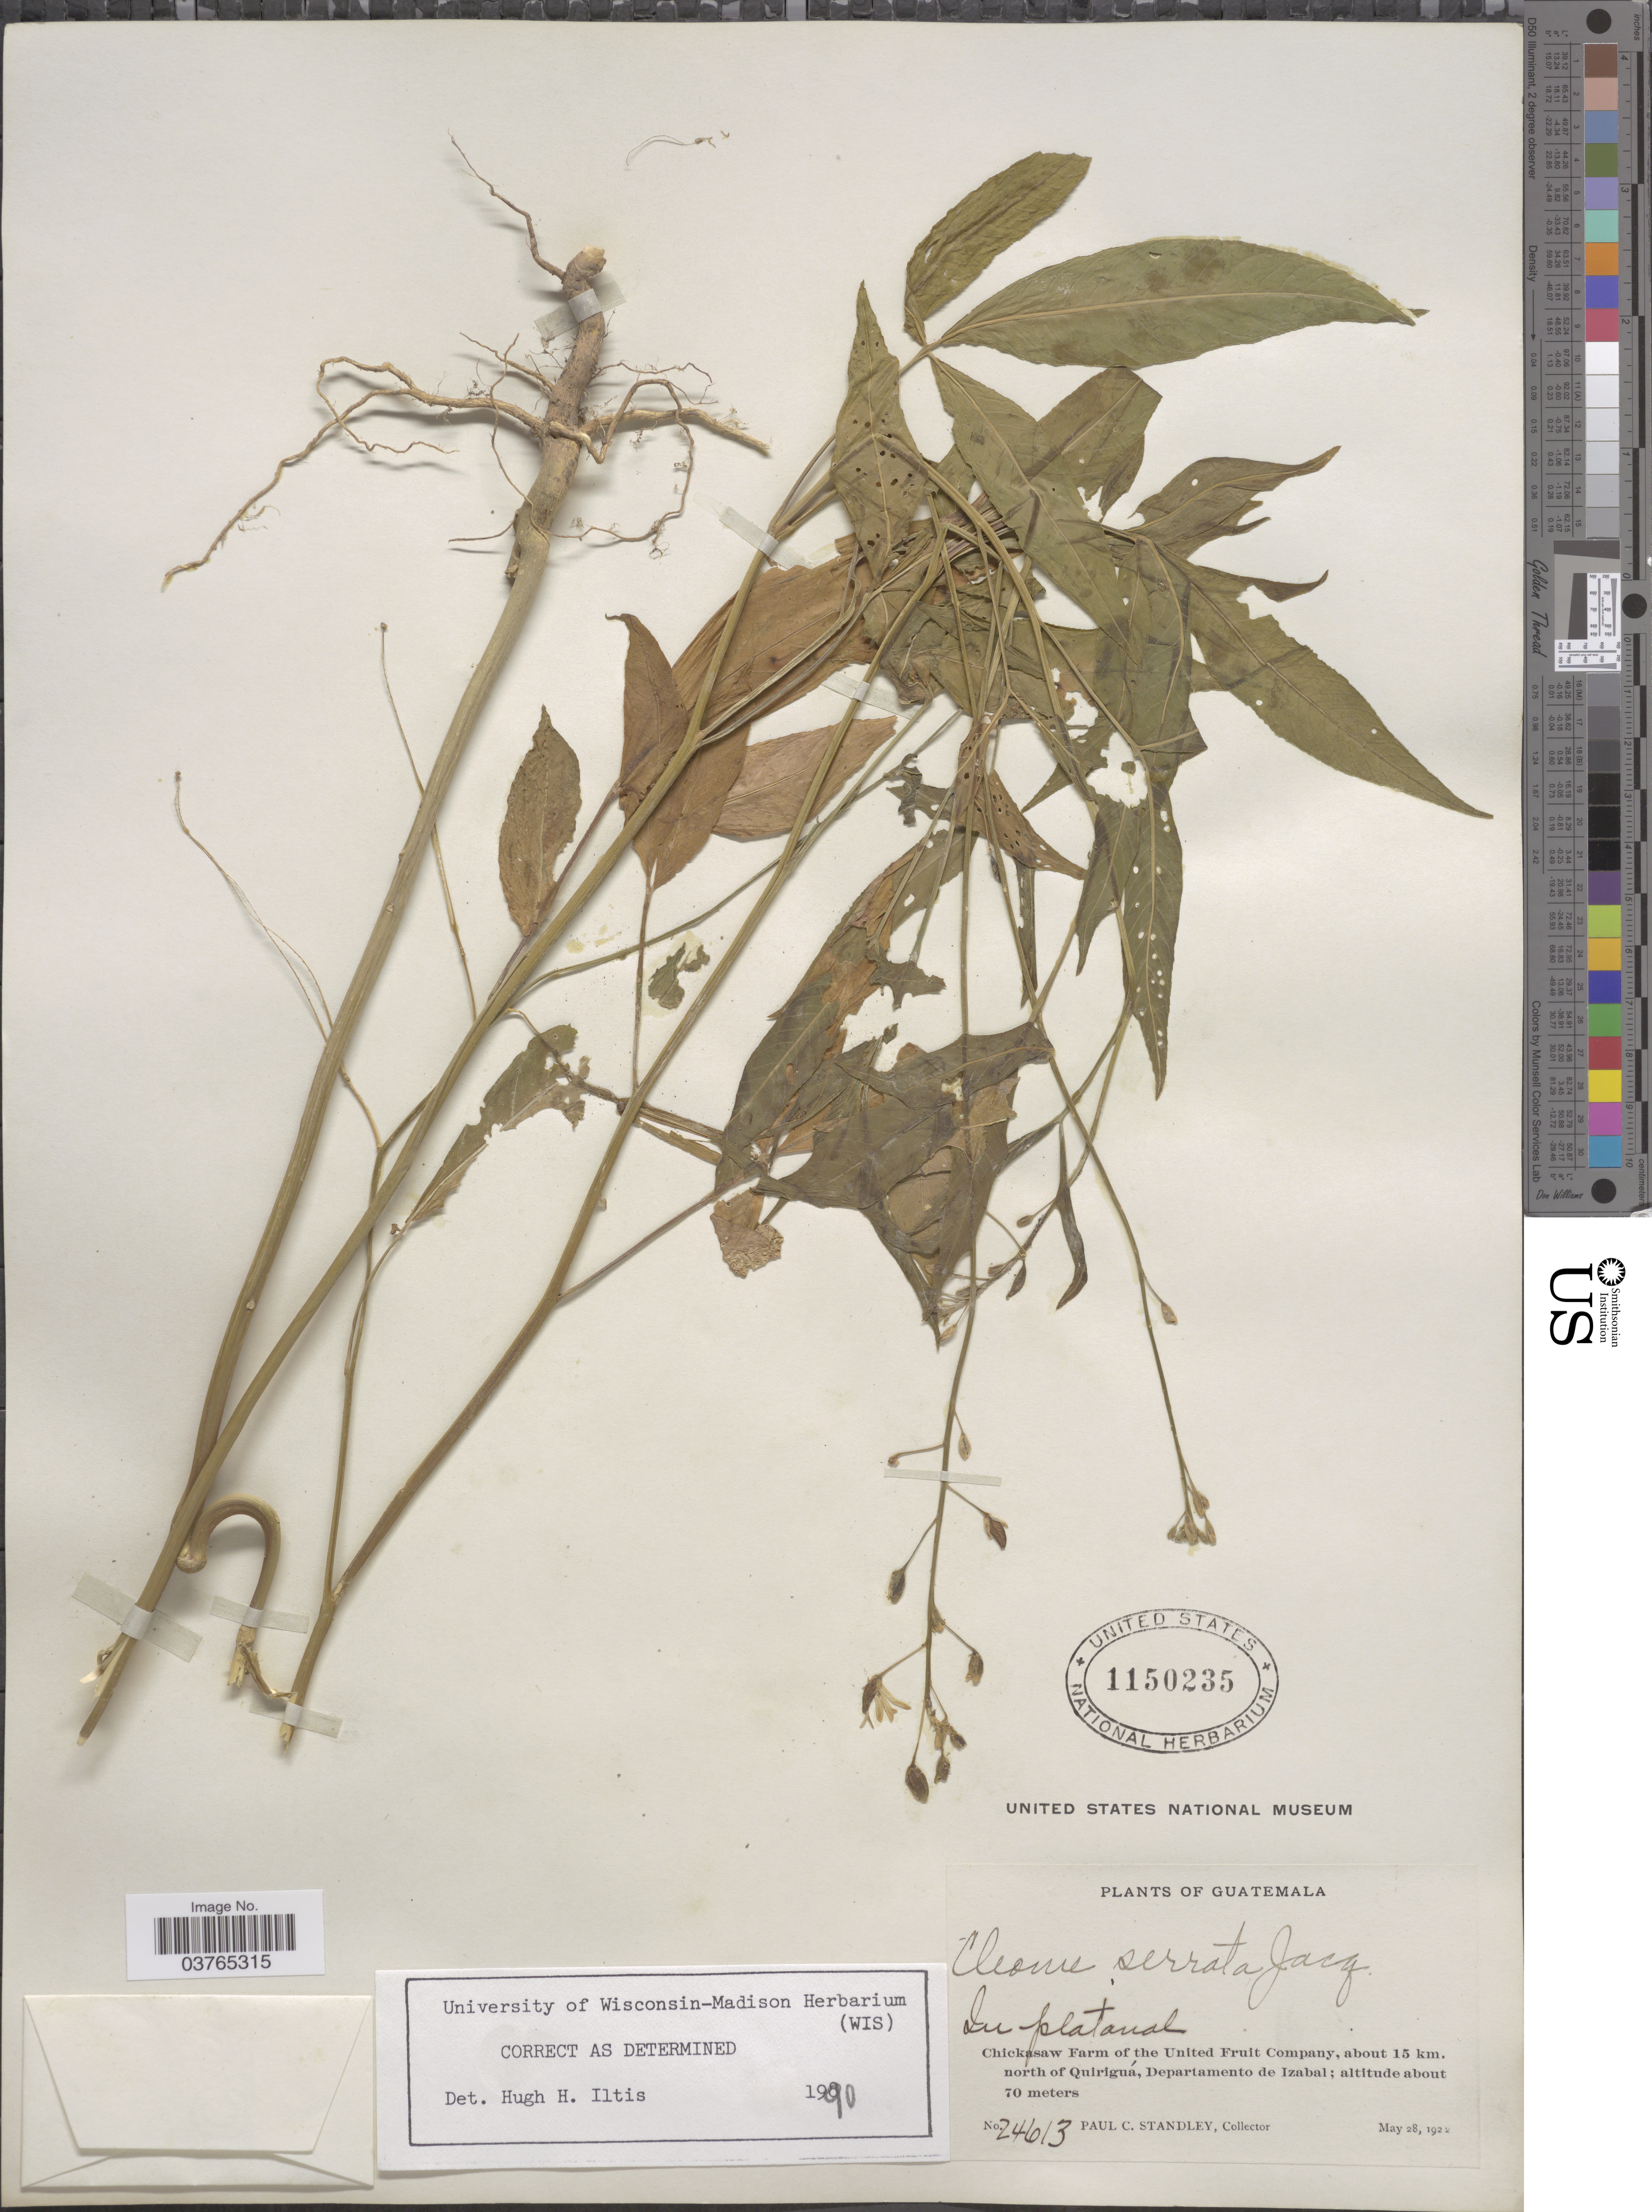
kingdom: Plantae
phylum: Tracheophyta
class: Magnoliopsida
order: Brassicales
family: Cleomaceae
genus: Cleoserrata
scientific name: Cleoserrata serrata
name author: (Jacq.) Iltis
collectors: P. C. Standley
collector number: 24613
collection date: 1922-05-28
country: Guatemala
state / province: Izabal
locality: Chickasaw Farm of the United Fruit Company, about 15 km. north of Quiriguá, Departamento de Izabal.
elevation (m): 70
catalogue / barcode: US 1150235